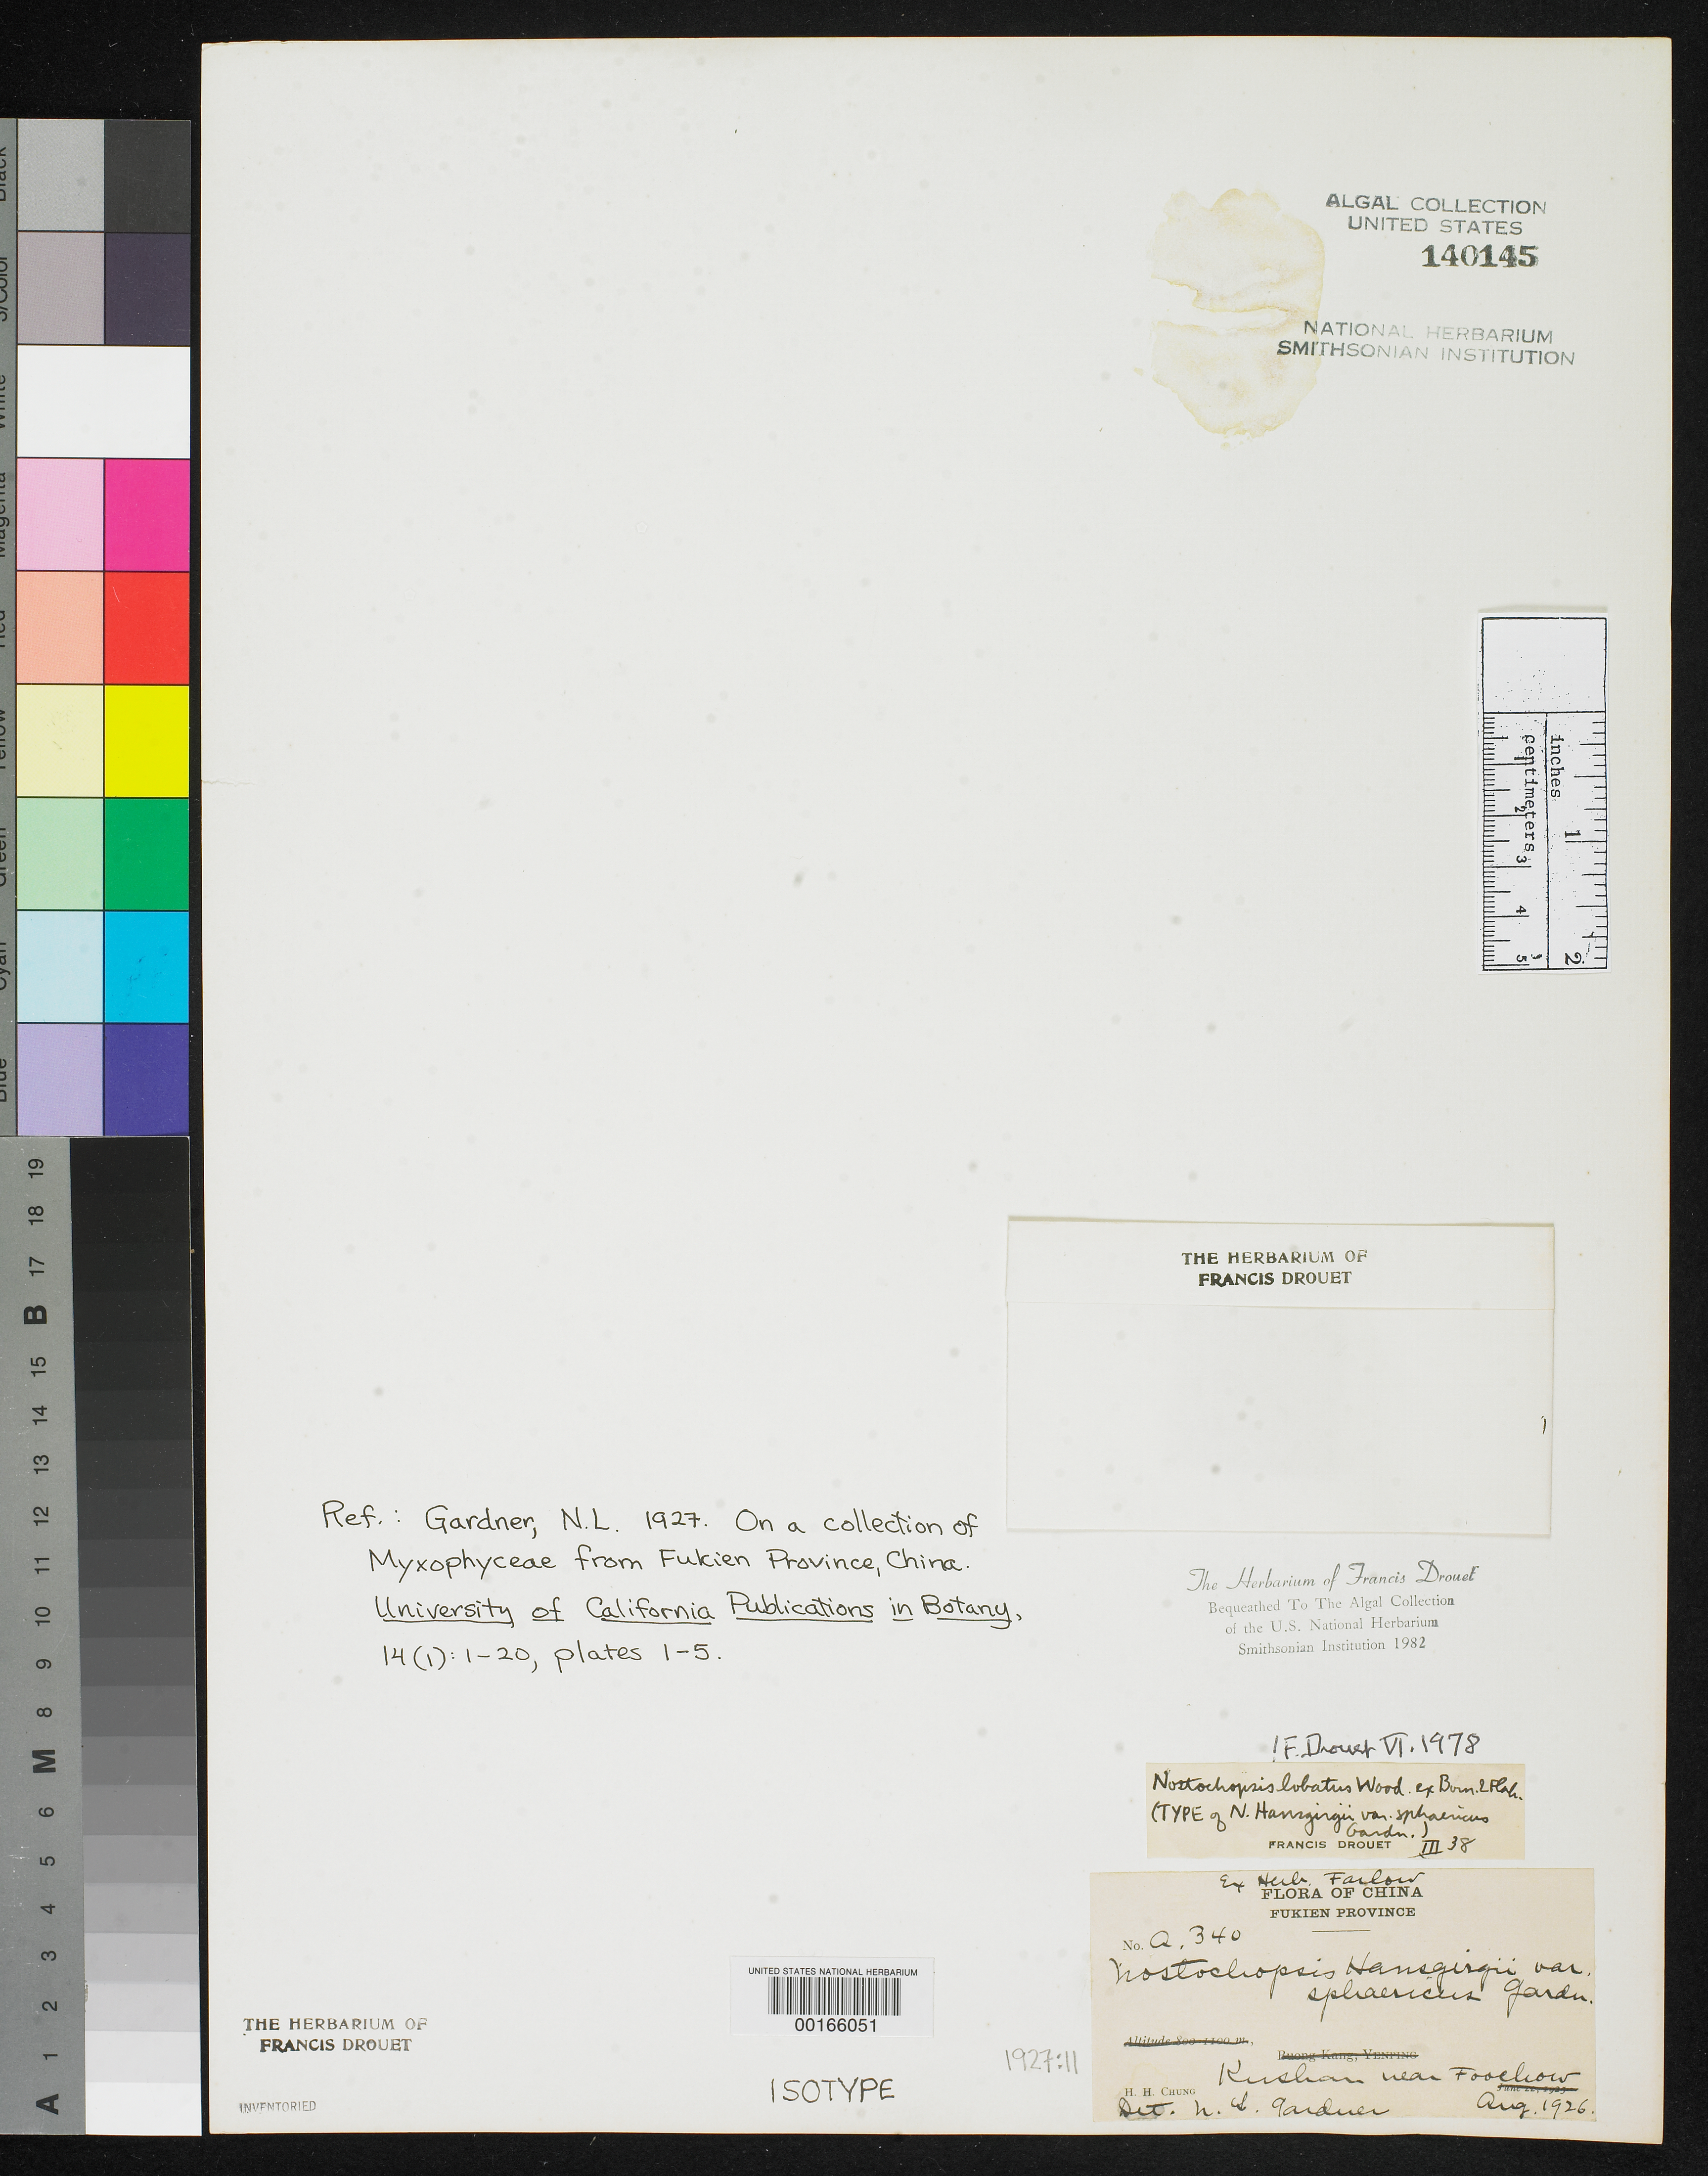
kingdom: Bacteria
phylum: Cyanobacteria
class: Cyanobacteriia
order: Cyanobacteriales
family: Hapalosiphonaceae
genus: Nostochopsis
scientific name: Nostochopsis hansgirgii var. sphaericus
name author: N.L. Gardner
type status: Isotype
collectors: H. Chung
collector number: A.340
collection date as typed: Aug 1926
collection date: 1926-08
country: China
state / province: Fujian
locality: Kushan, near Foochow.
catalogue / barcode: US 140145